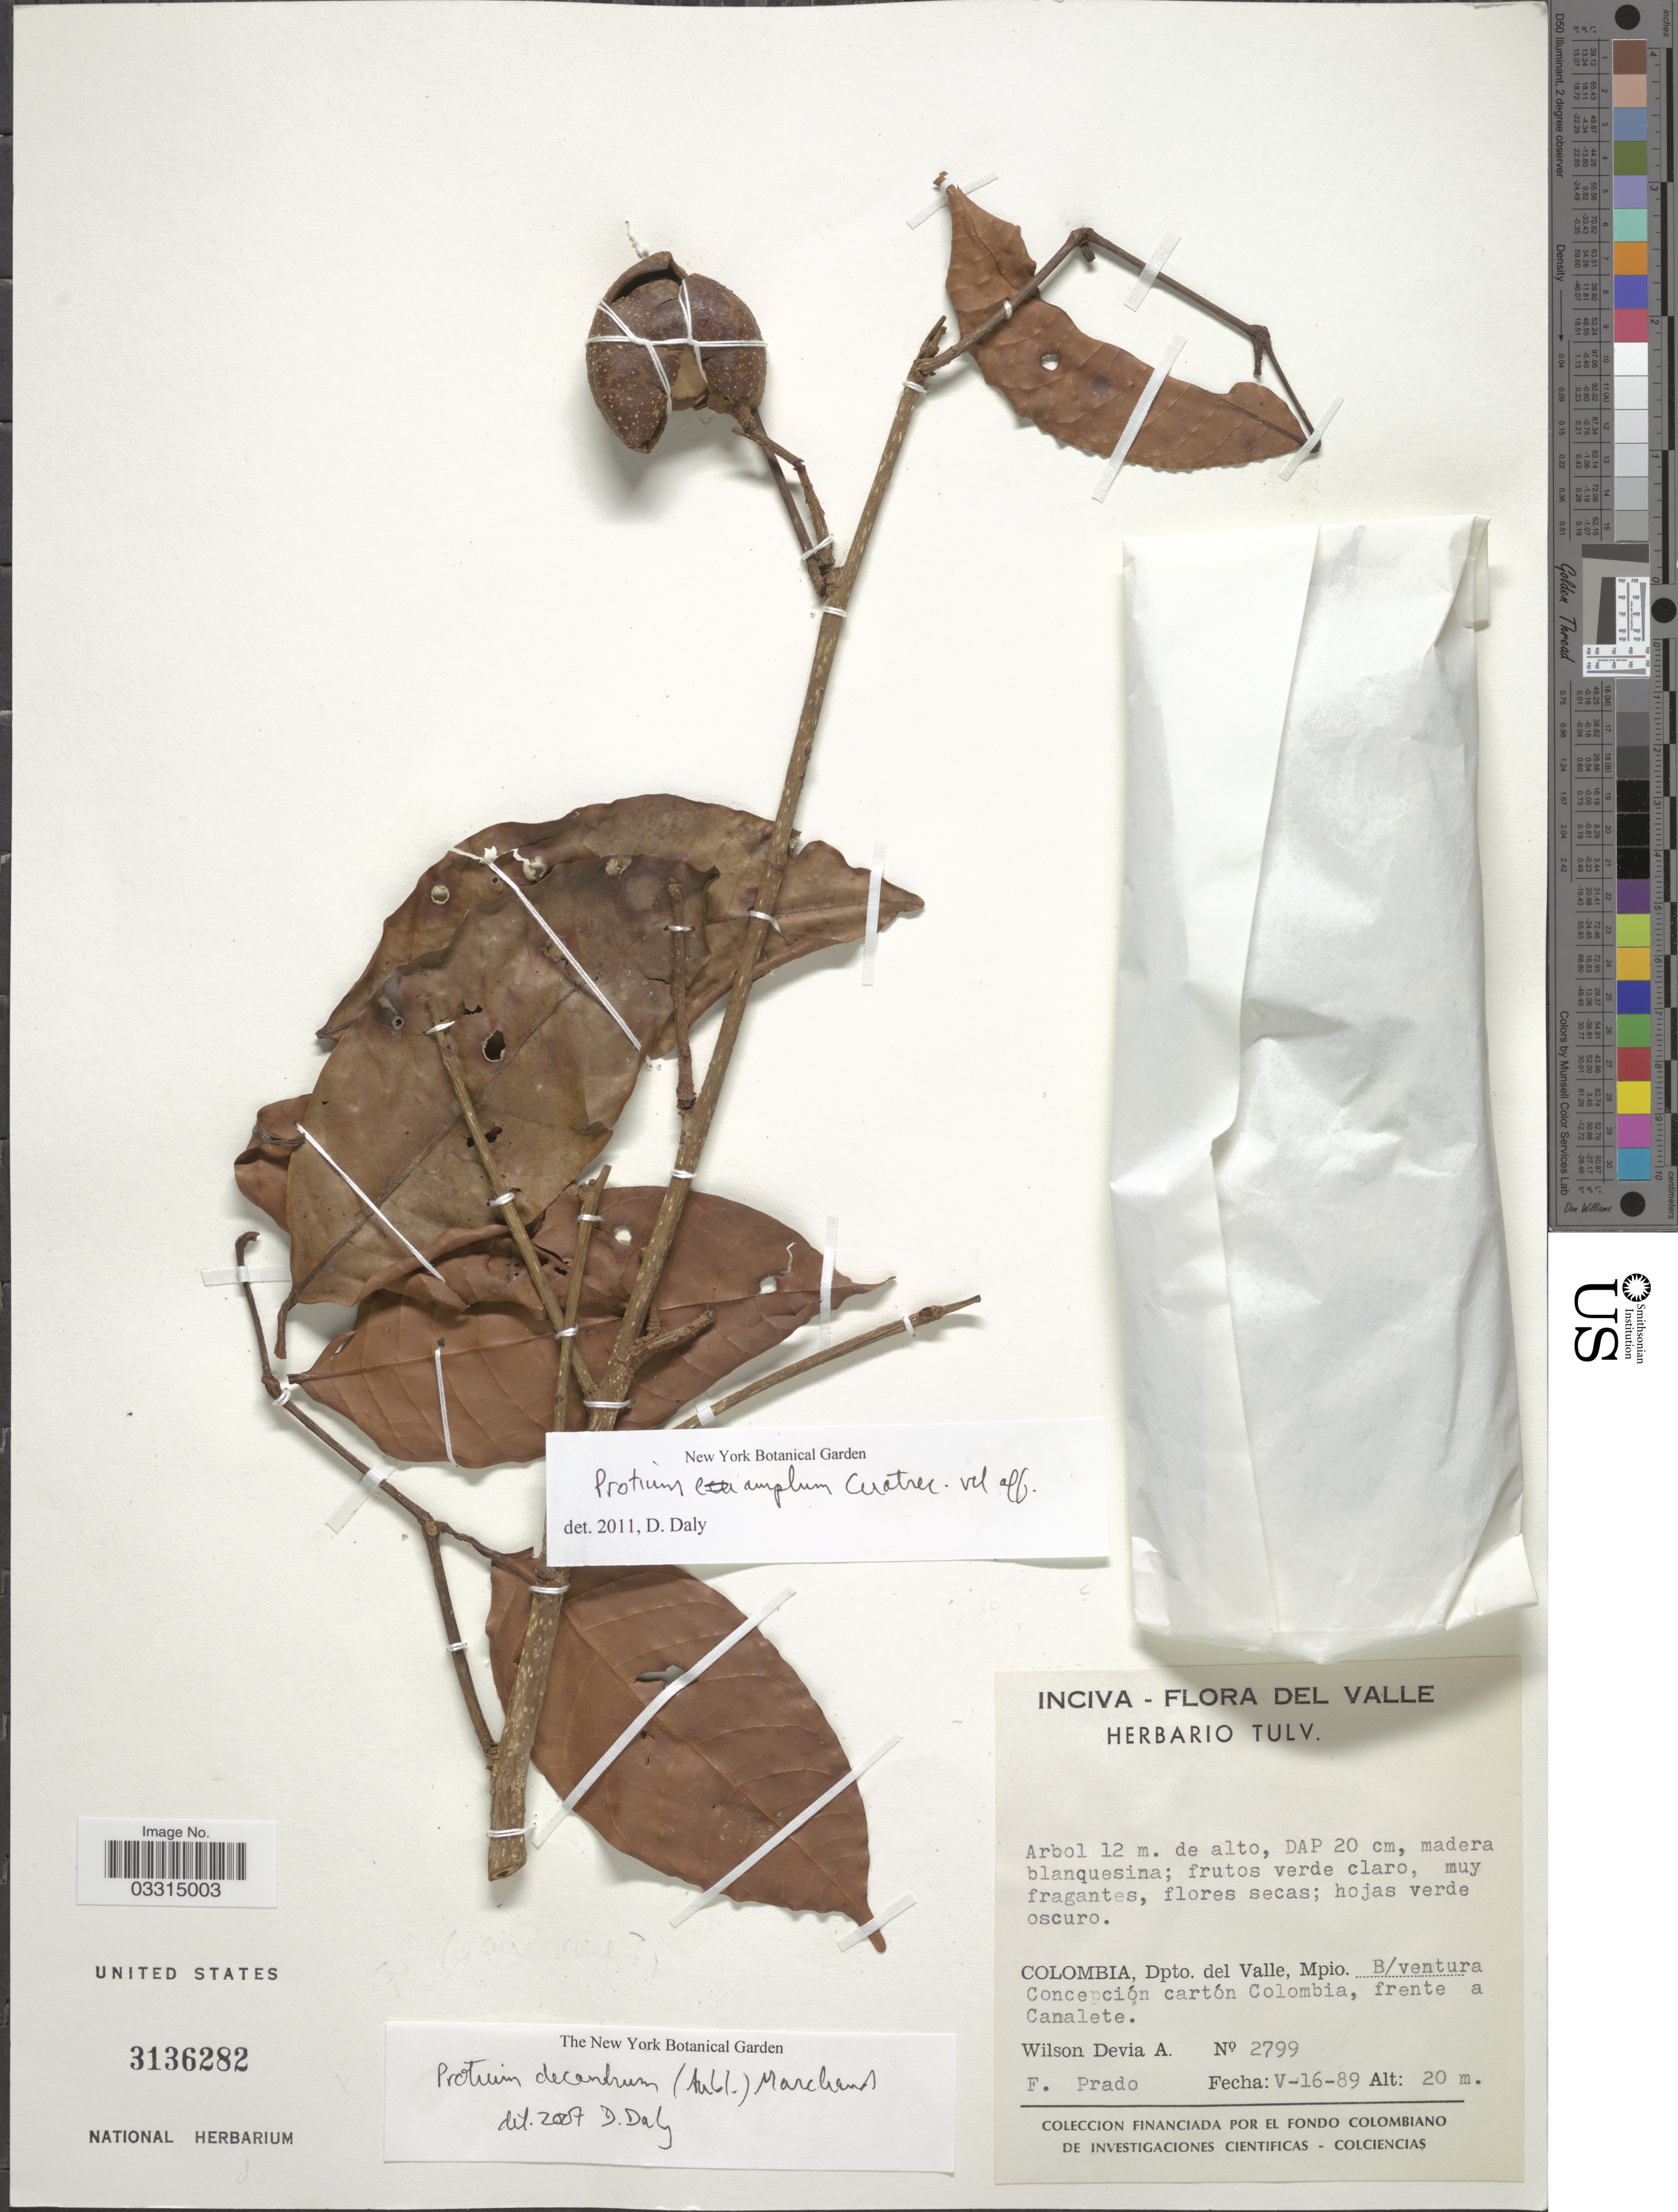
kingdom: Plantae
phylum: Tracheophyta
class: Magnoliopsida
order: Sapindales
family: Burseraceae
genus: Protium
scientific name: Protium amplum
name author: Cuatrec.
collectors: W. Devia A. & F. Prado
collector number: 2799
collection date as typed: Transcribed d/m/y: 16/5/89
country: Colombia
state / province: Valle del Cauca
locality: Dpto. del Valle, Mpio. B/ventura Concepción cartón Colombia, frente a Canalete.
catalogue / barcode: US 3136282